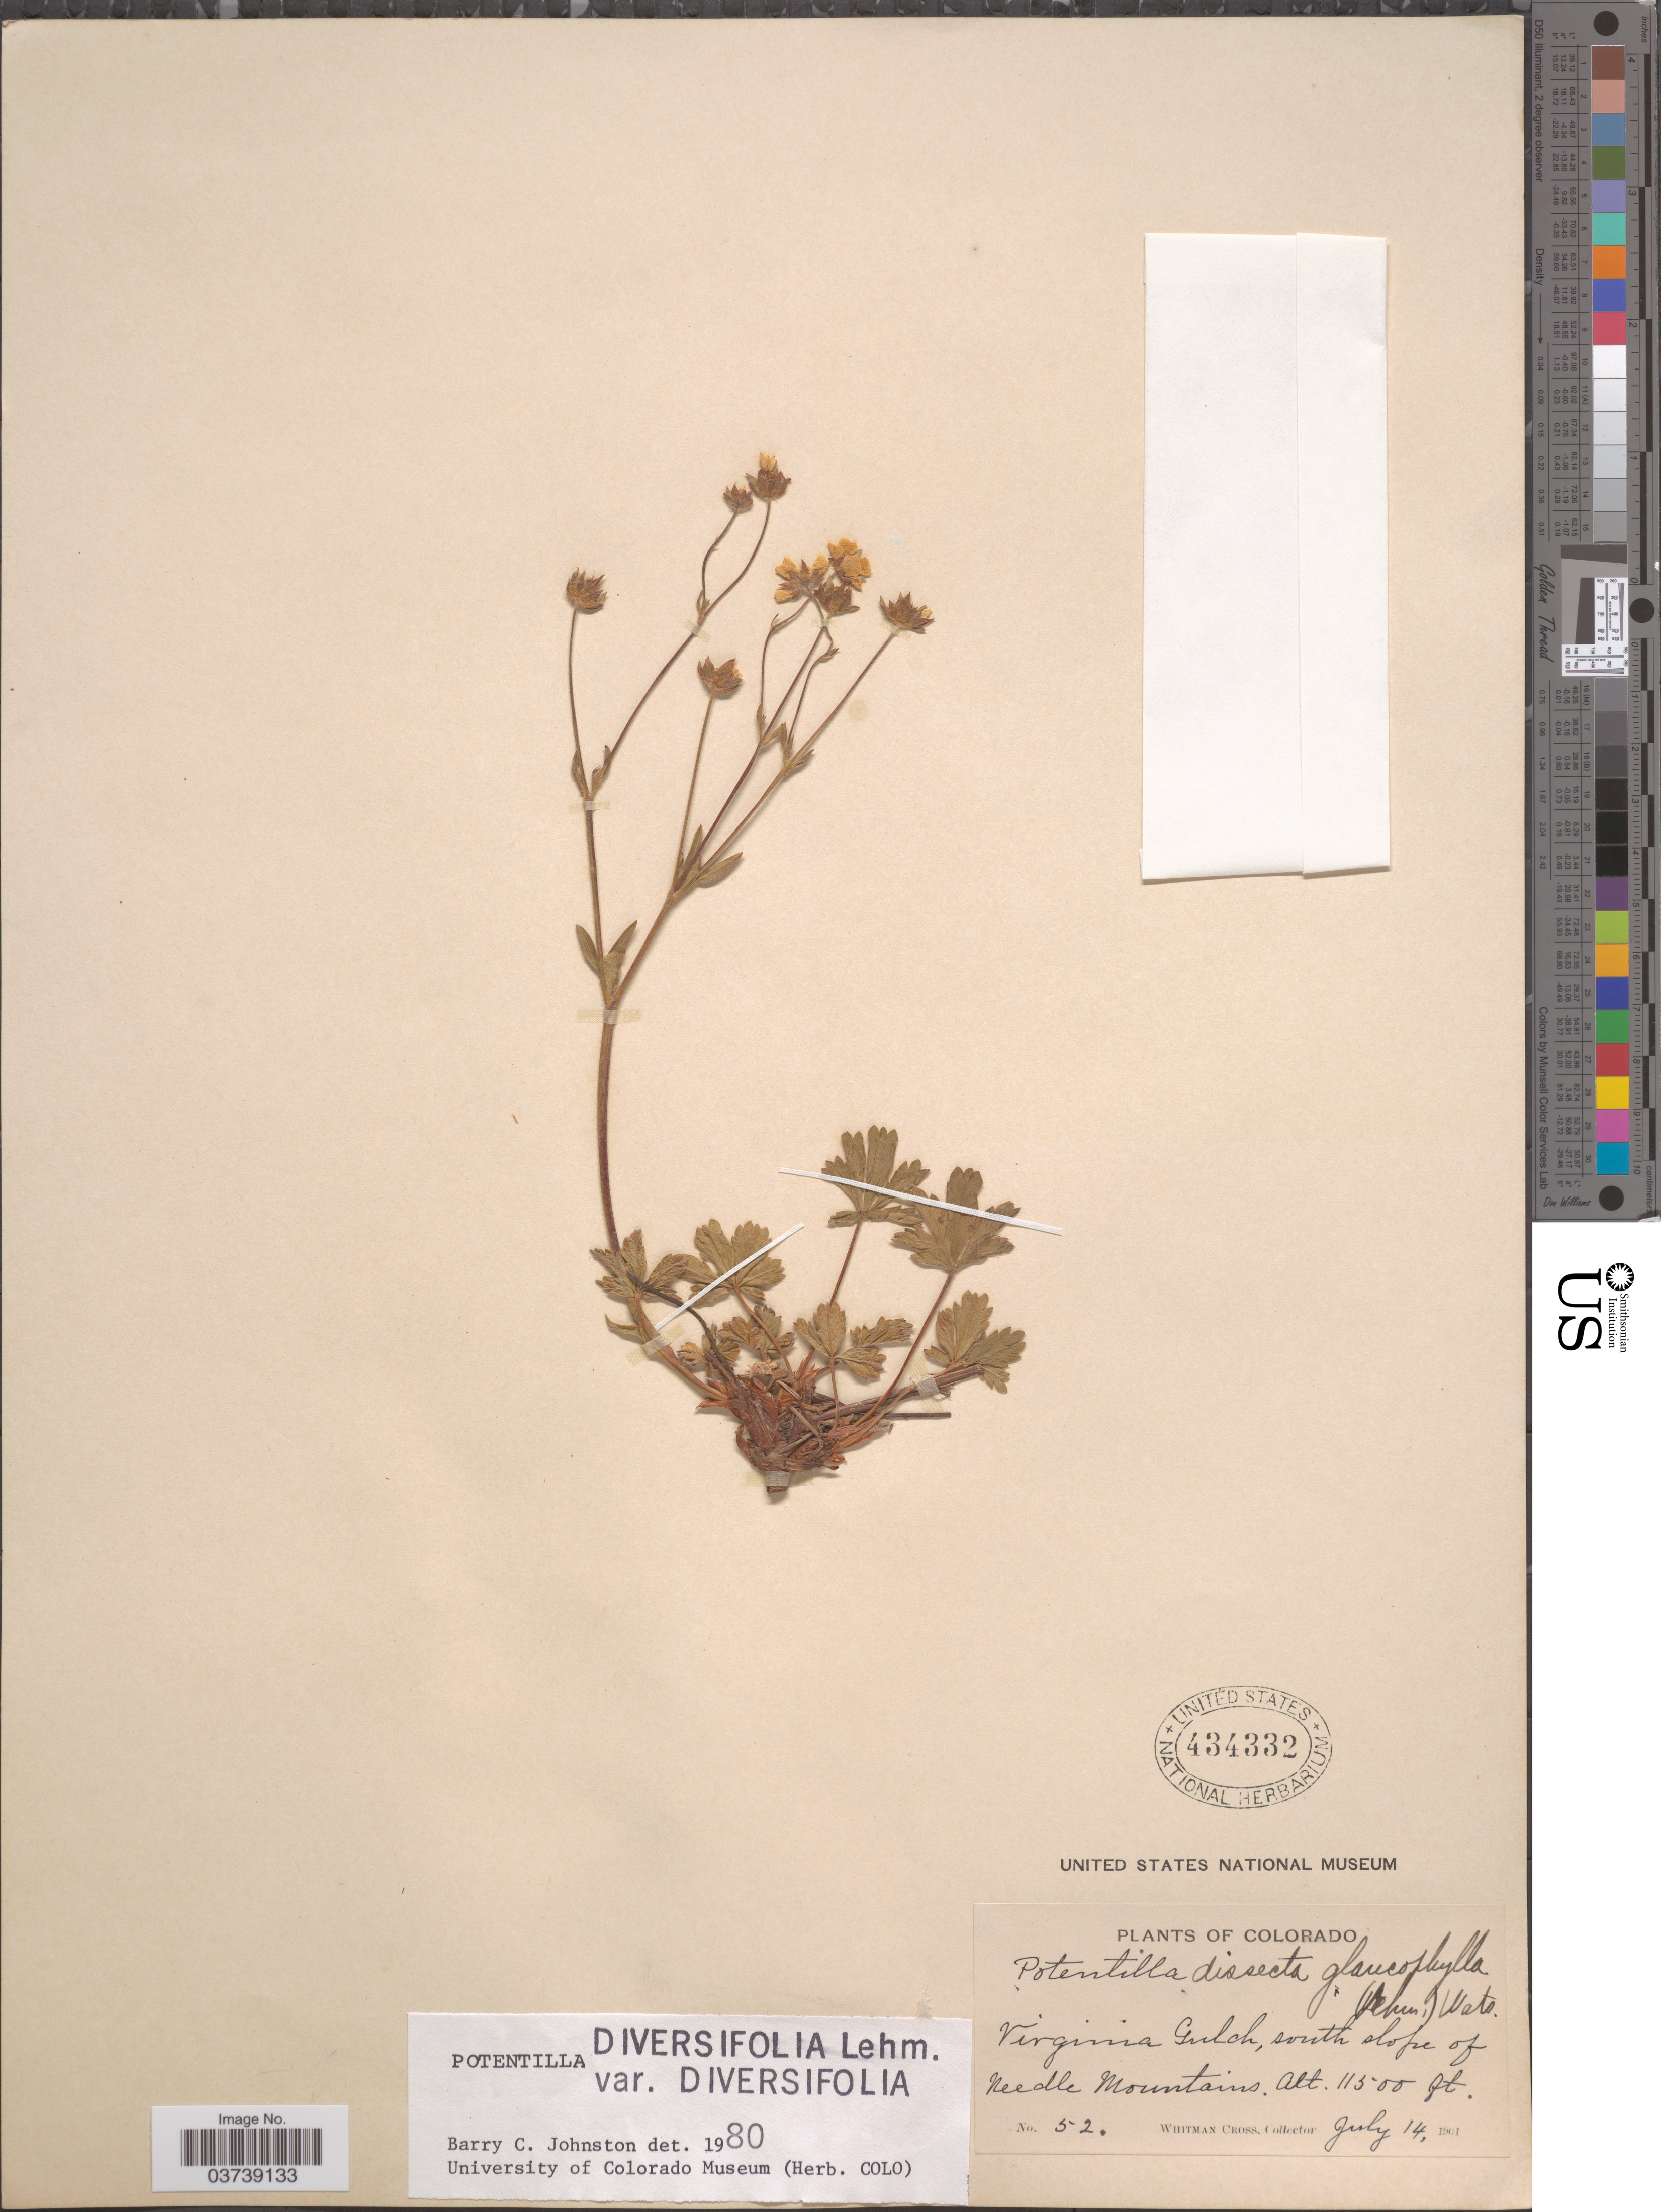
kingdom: Plantae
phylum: Tracheophyta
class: Magnoliopsida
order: Rosales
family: Rosaceae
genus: Potentilla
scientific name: Potentilla diversifolia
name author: Lehm.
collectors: W. Cross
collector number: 52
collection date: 1901-07-14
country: United States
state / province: Colorado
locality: Virginia Gulch, south slope of Needle Mountains.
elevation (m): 3505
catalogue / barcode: US 434332